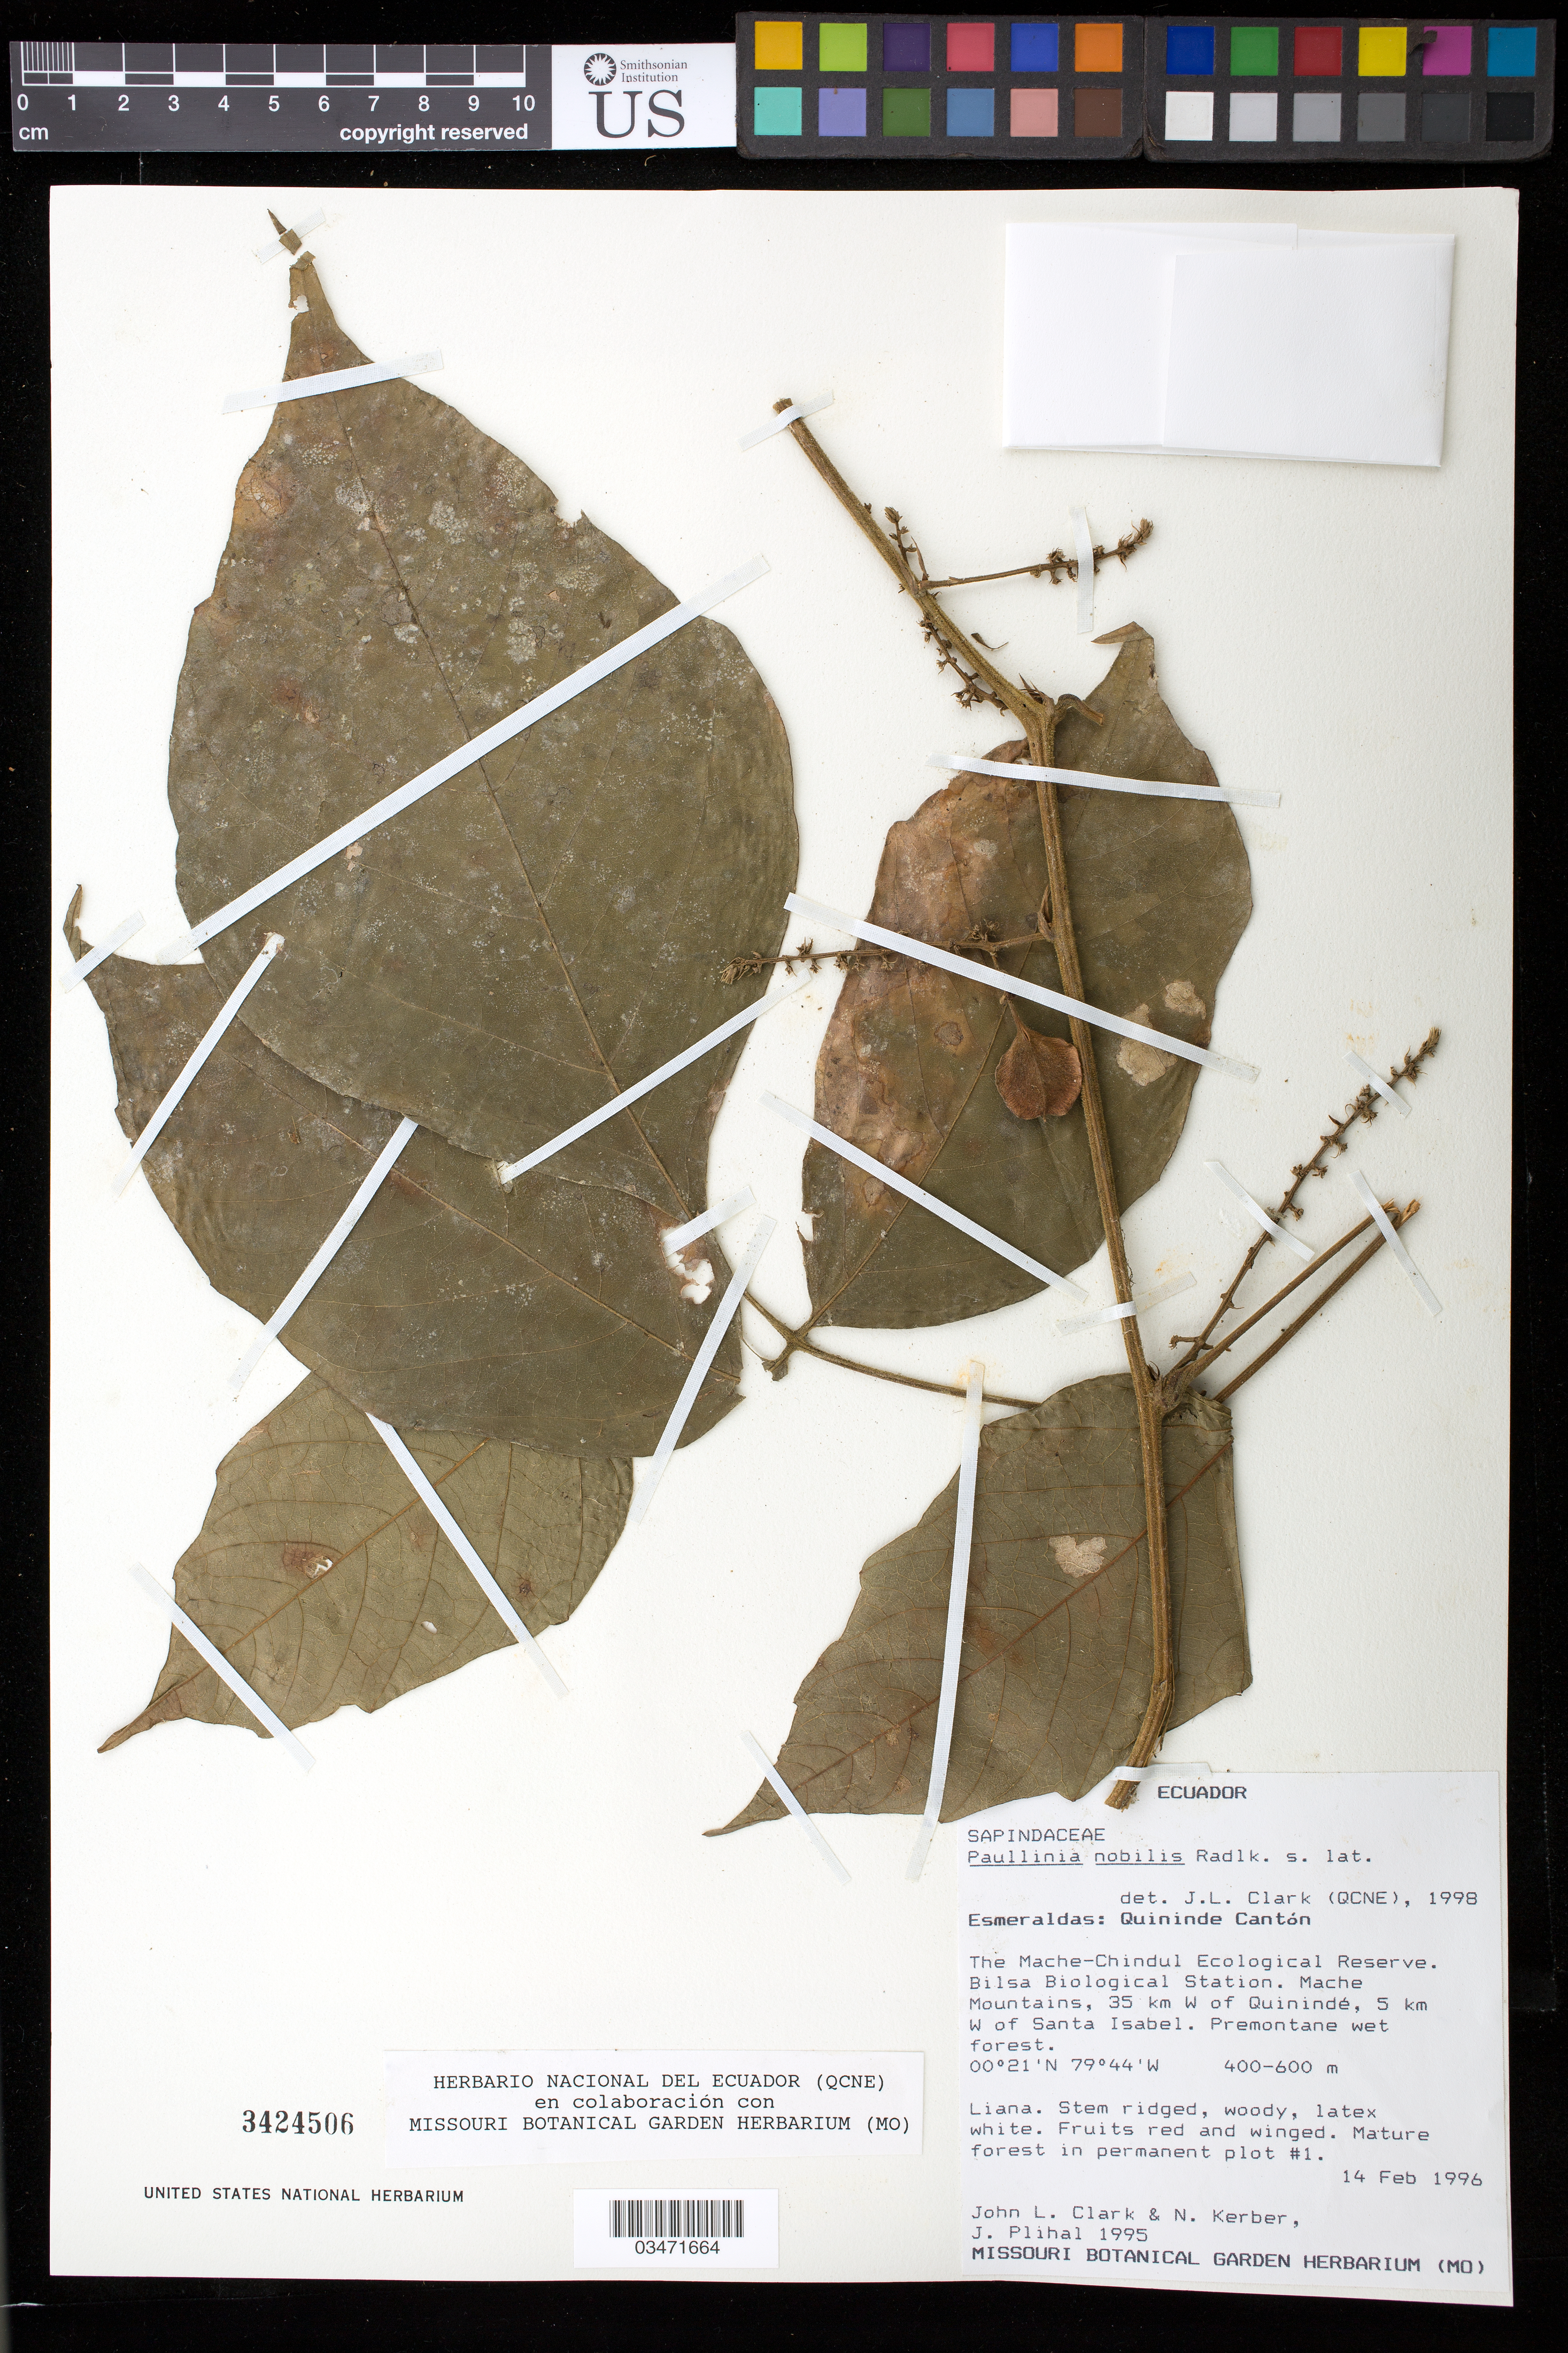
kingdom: Plantae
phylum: Tracheophyta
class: Magnoliopsida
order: Sapindales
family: Sapindaceae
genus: Paullinia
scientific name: Paullinia acutangula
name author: (Ruiz & Pav.) Pers.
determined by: Acevedo-Rodriguez, P., (US), Smithsonian Institution - National Museum of Natural History (UNITED STATES)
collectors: J. L. Clark, N. Kerber & J. Plihal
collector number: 1995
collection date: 1996-02-14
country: Ecuador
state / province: Esmeraldas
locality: Quinindé Cantón. Mache-Chindul Ecological Reserve. Bilsa Biological Station. Mache Mountains, 35 km W of Quinindé, 5 km W of Santa Isabel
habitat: Premontane wet forest. Mature forest in permanent plot #1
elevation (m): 400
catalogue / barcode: US 3424506